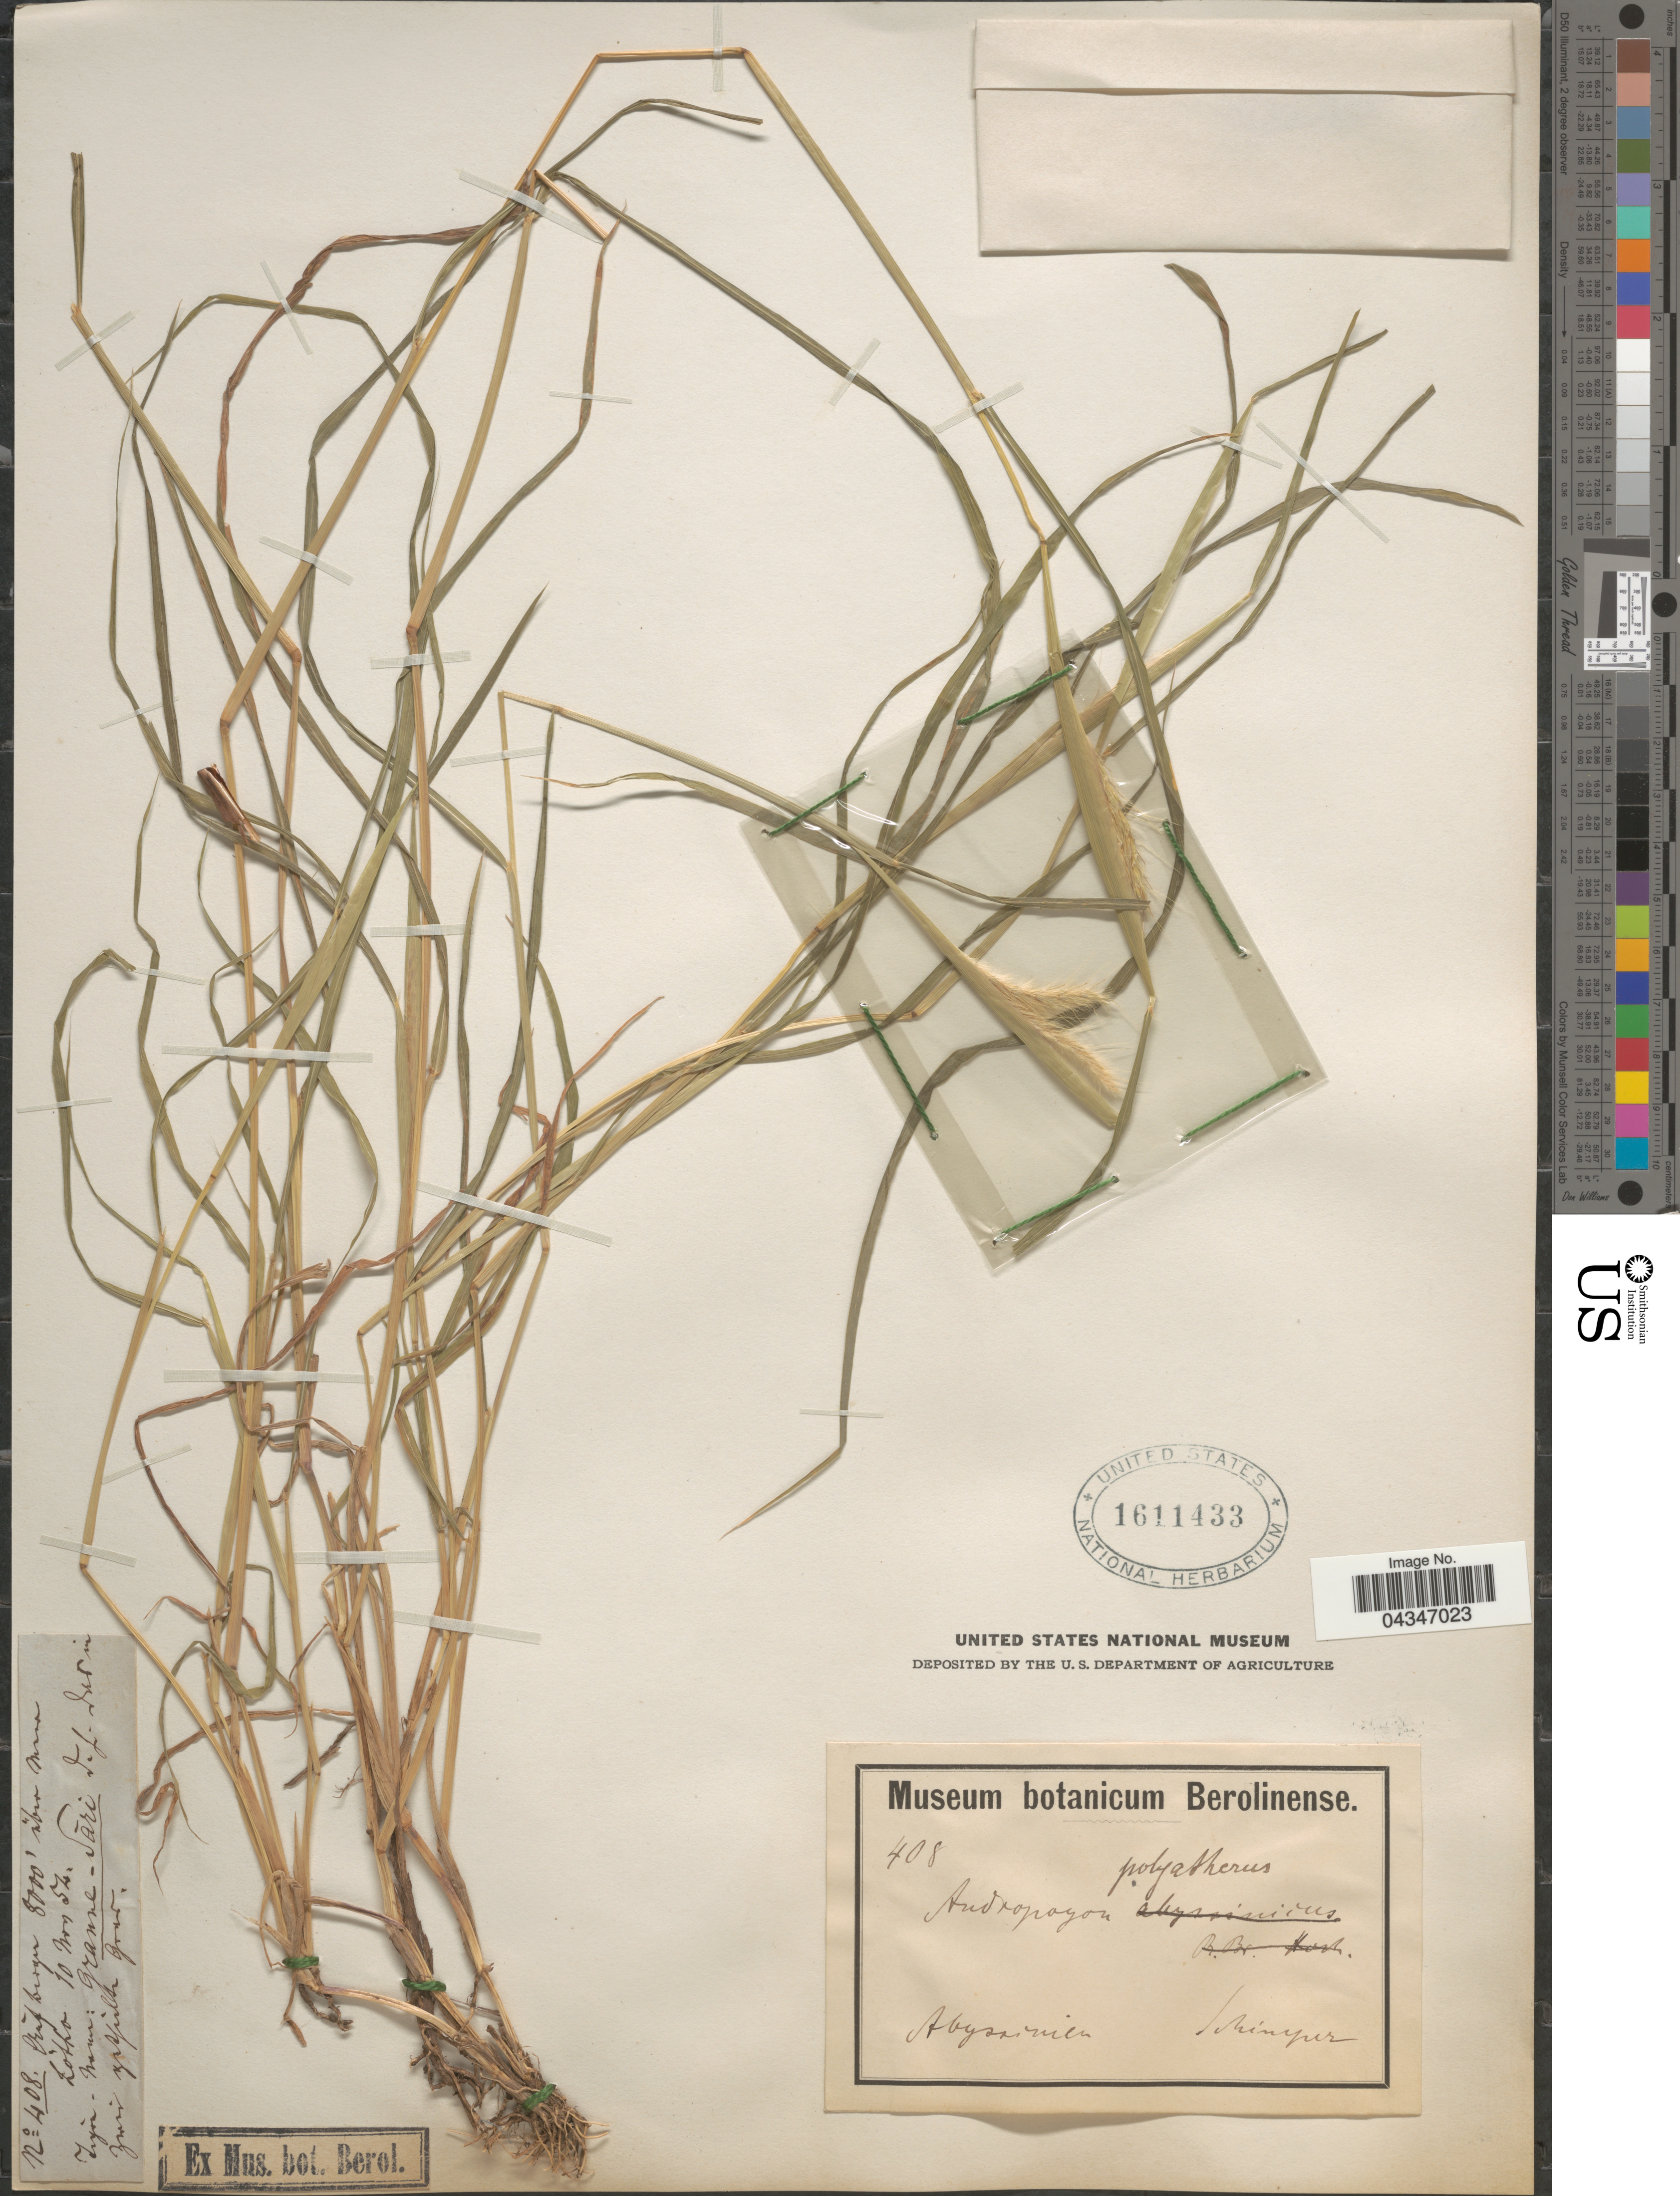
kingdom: Plantae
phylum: Tracheophyta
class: Liliopsida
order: Poales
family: Poaceae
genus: Andropogon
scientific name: Andropogon abyssinicus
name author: Fresen.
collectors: -. Schimper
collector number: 408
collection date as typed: Transcribed d/m/y: 10/11/54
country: Ethiopia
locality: Abyssinia. [illegible text].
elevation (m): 2438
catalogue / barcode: US 1611433